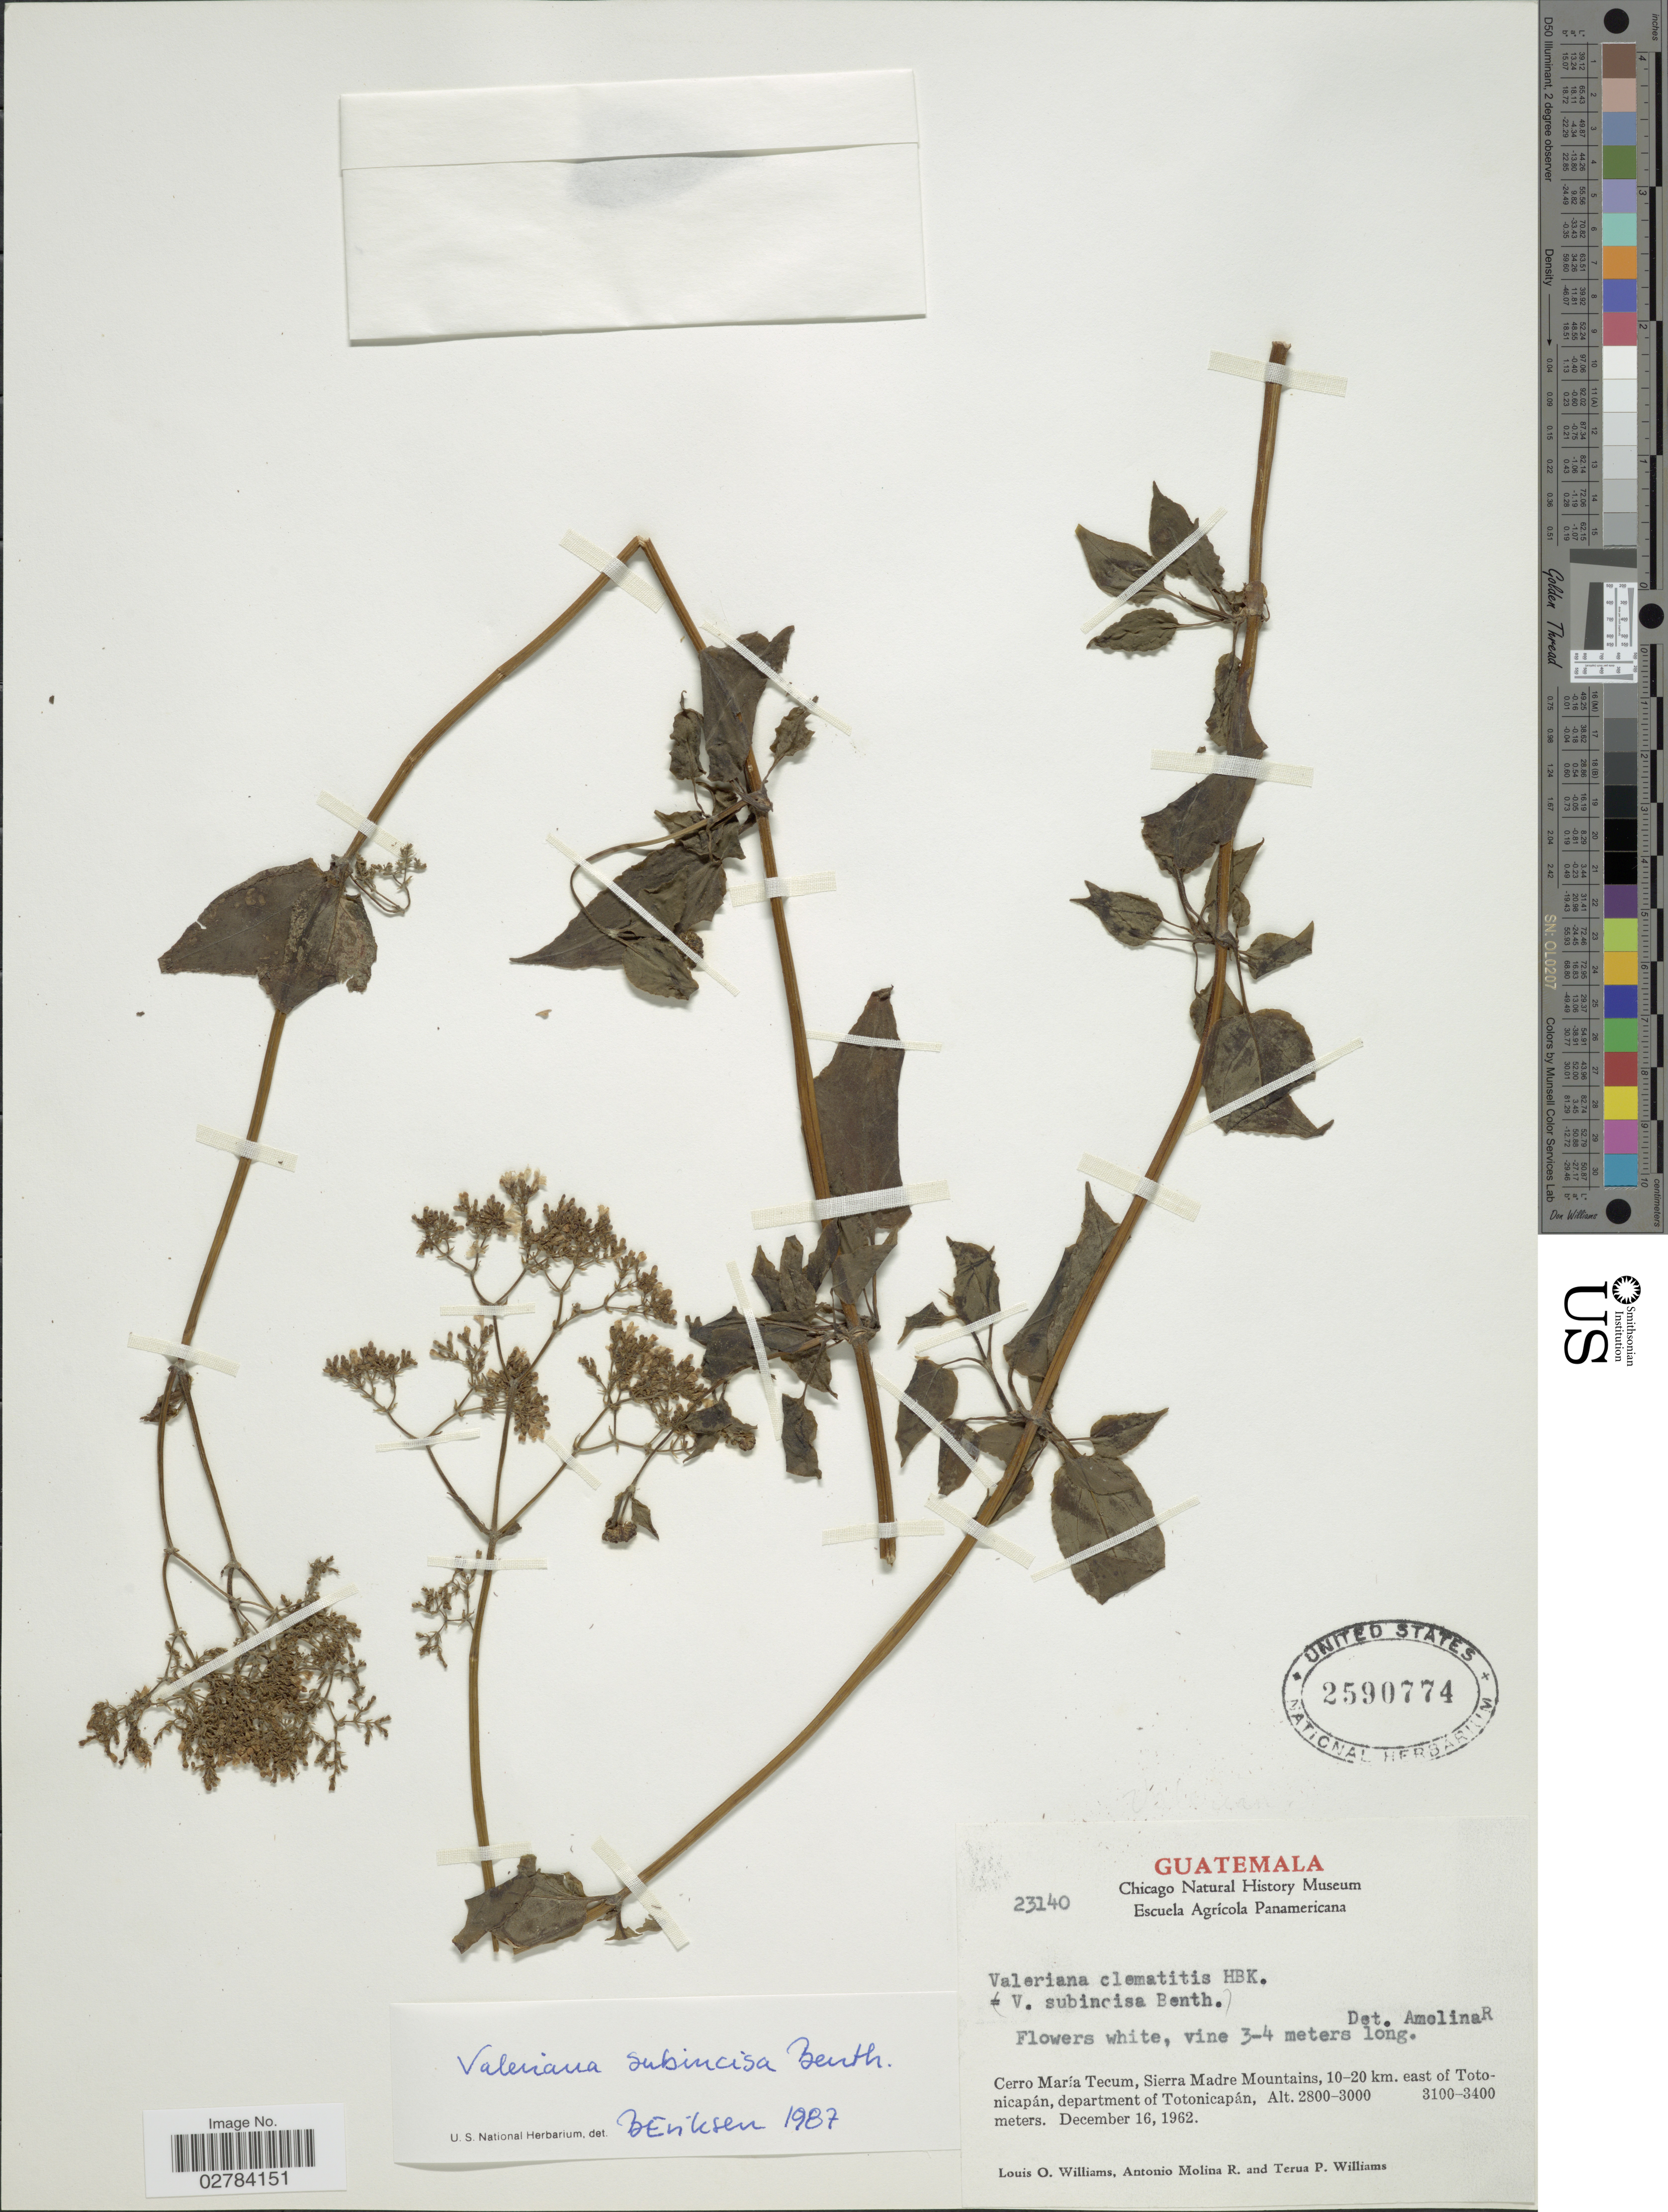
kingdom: Plantae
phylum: Tracheophyta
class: Magnoliopsida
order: Dipsacales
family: Caprifoliaceae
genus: Valeriana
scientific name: Valeriana subincisa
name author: Benth.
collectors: L. O. Williams, A. Molina R. & T. Williams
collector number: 23140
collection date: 1962-12-16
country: Guatemala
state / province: Totonicapan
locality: Cerro María Tecum, Sierra Madre Mountains, 10-20 km. east of Totonicapán, department of Totonicapán.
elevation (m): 2800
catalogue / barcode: US 2590774